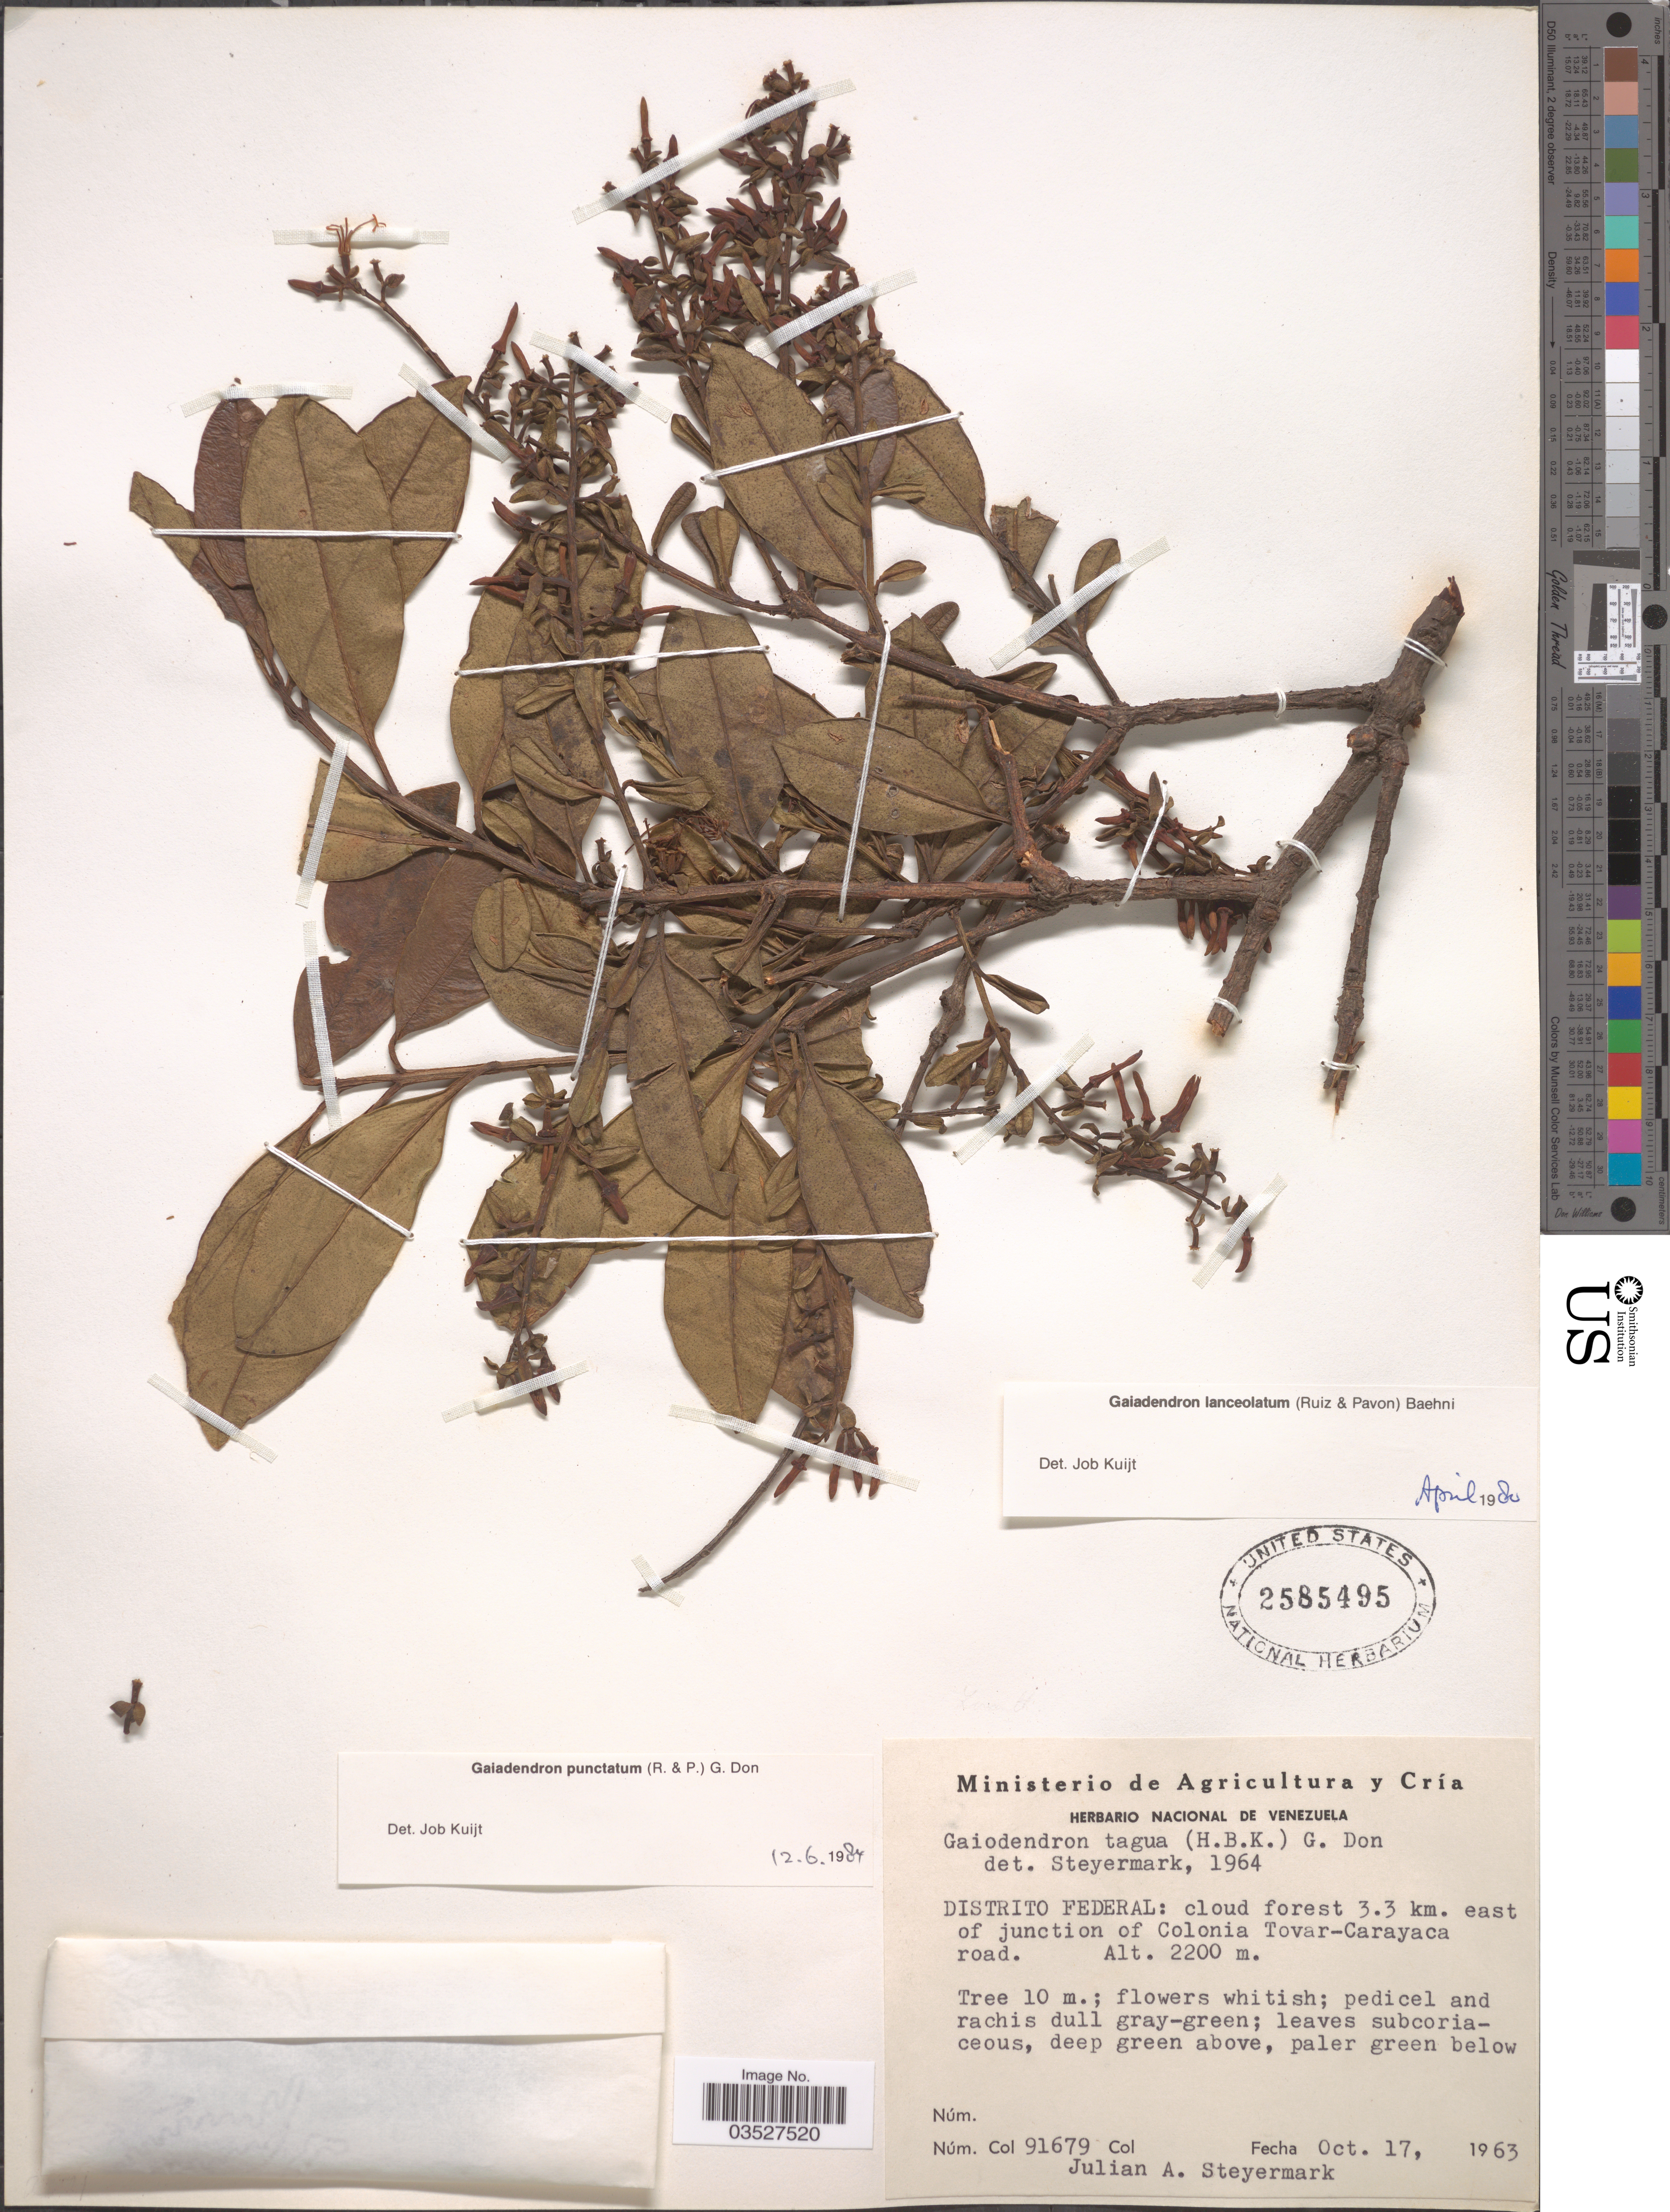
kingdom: Plantae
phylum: Tracheophyta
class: Magnoliopsida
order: Santalales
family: Loranthaceae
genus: Gaiadendron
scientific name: Gaiadendron punctatum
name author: (Ruiz & Pav.) G. Don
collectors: J. Steyermark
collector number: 91679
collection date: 1933-10-17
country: Venezuela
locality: Distrito Federal: cloud forest 3.3 km. east of junction of Colonia Tovar-Carayaca road.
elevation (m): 2200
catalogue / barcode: US 2585495